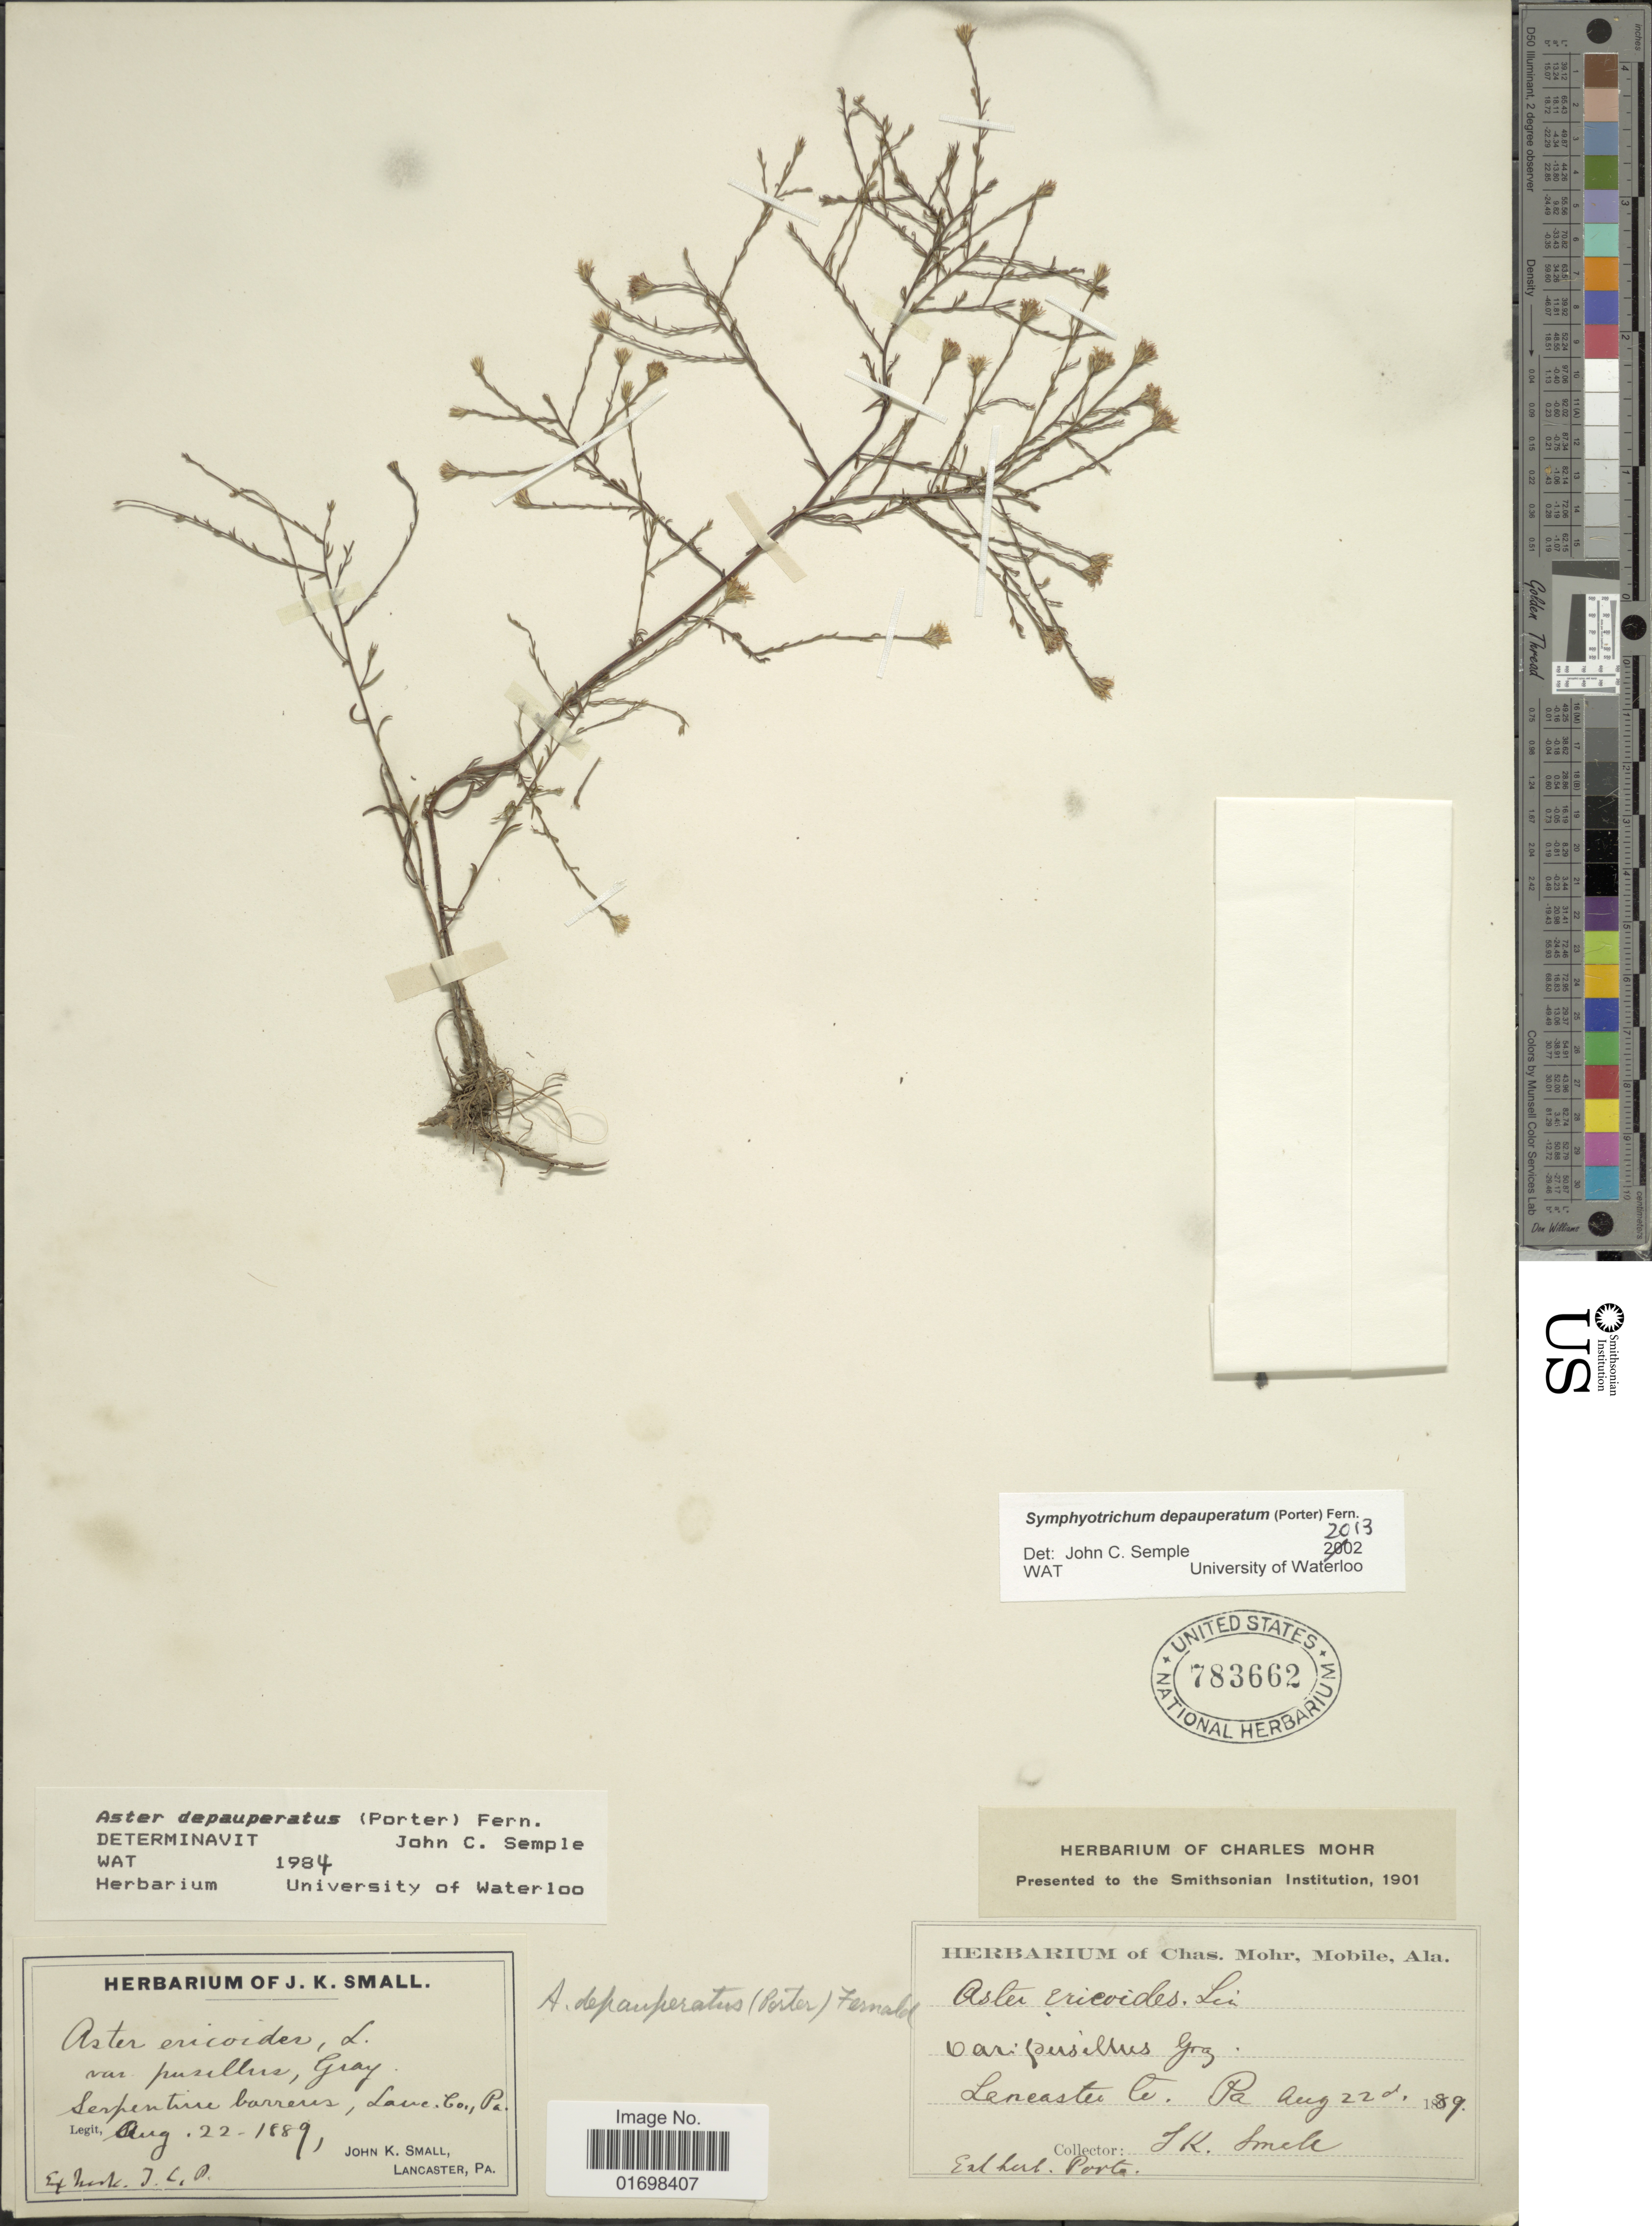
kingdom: Plantae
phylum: Tracheophyta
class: Magnoliopsida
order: Asterales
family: Asteraceae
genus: Symphyotrichum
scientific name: Symphyotrichum depauperatum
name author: (Fernald) G.L. Nesom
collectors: J. K. Small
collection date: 1889-08-22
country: United States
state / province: Pennsylvania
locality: Serpentine barrens Lave Co.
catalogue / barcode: US 783662